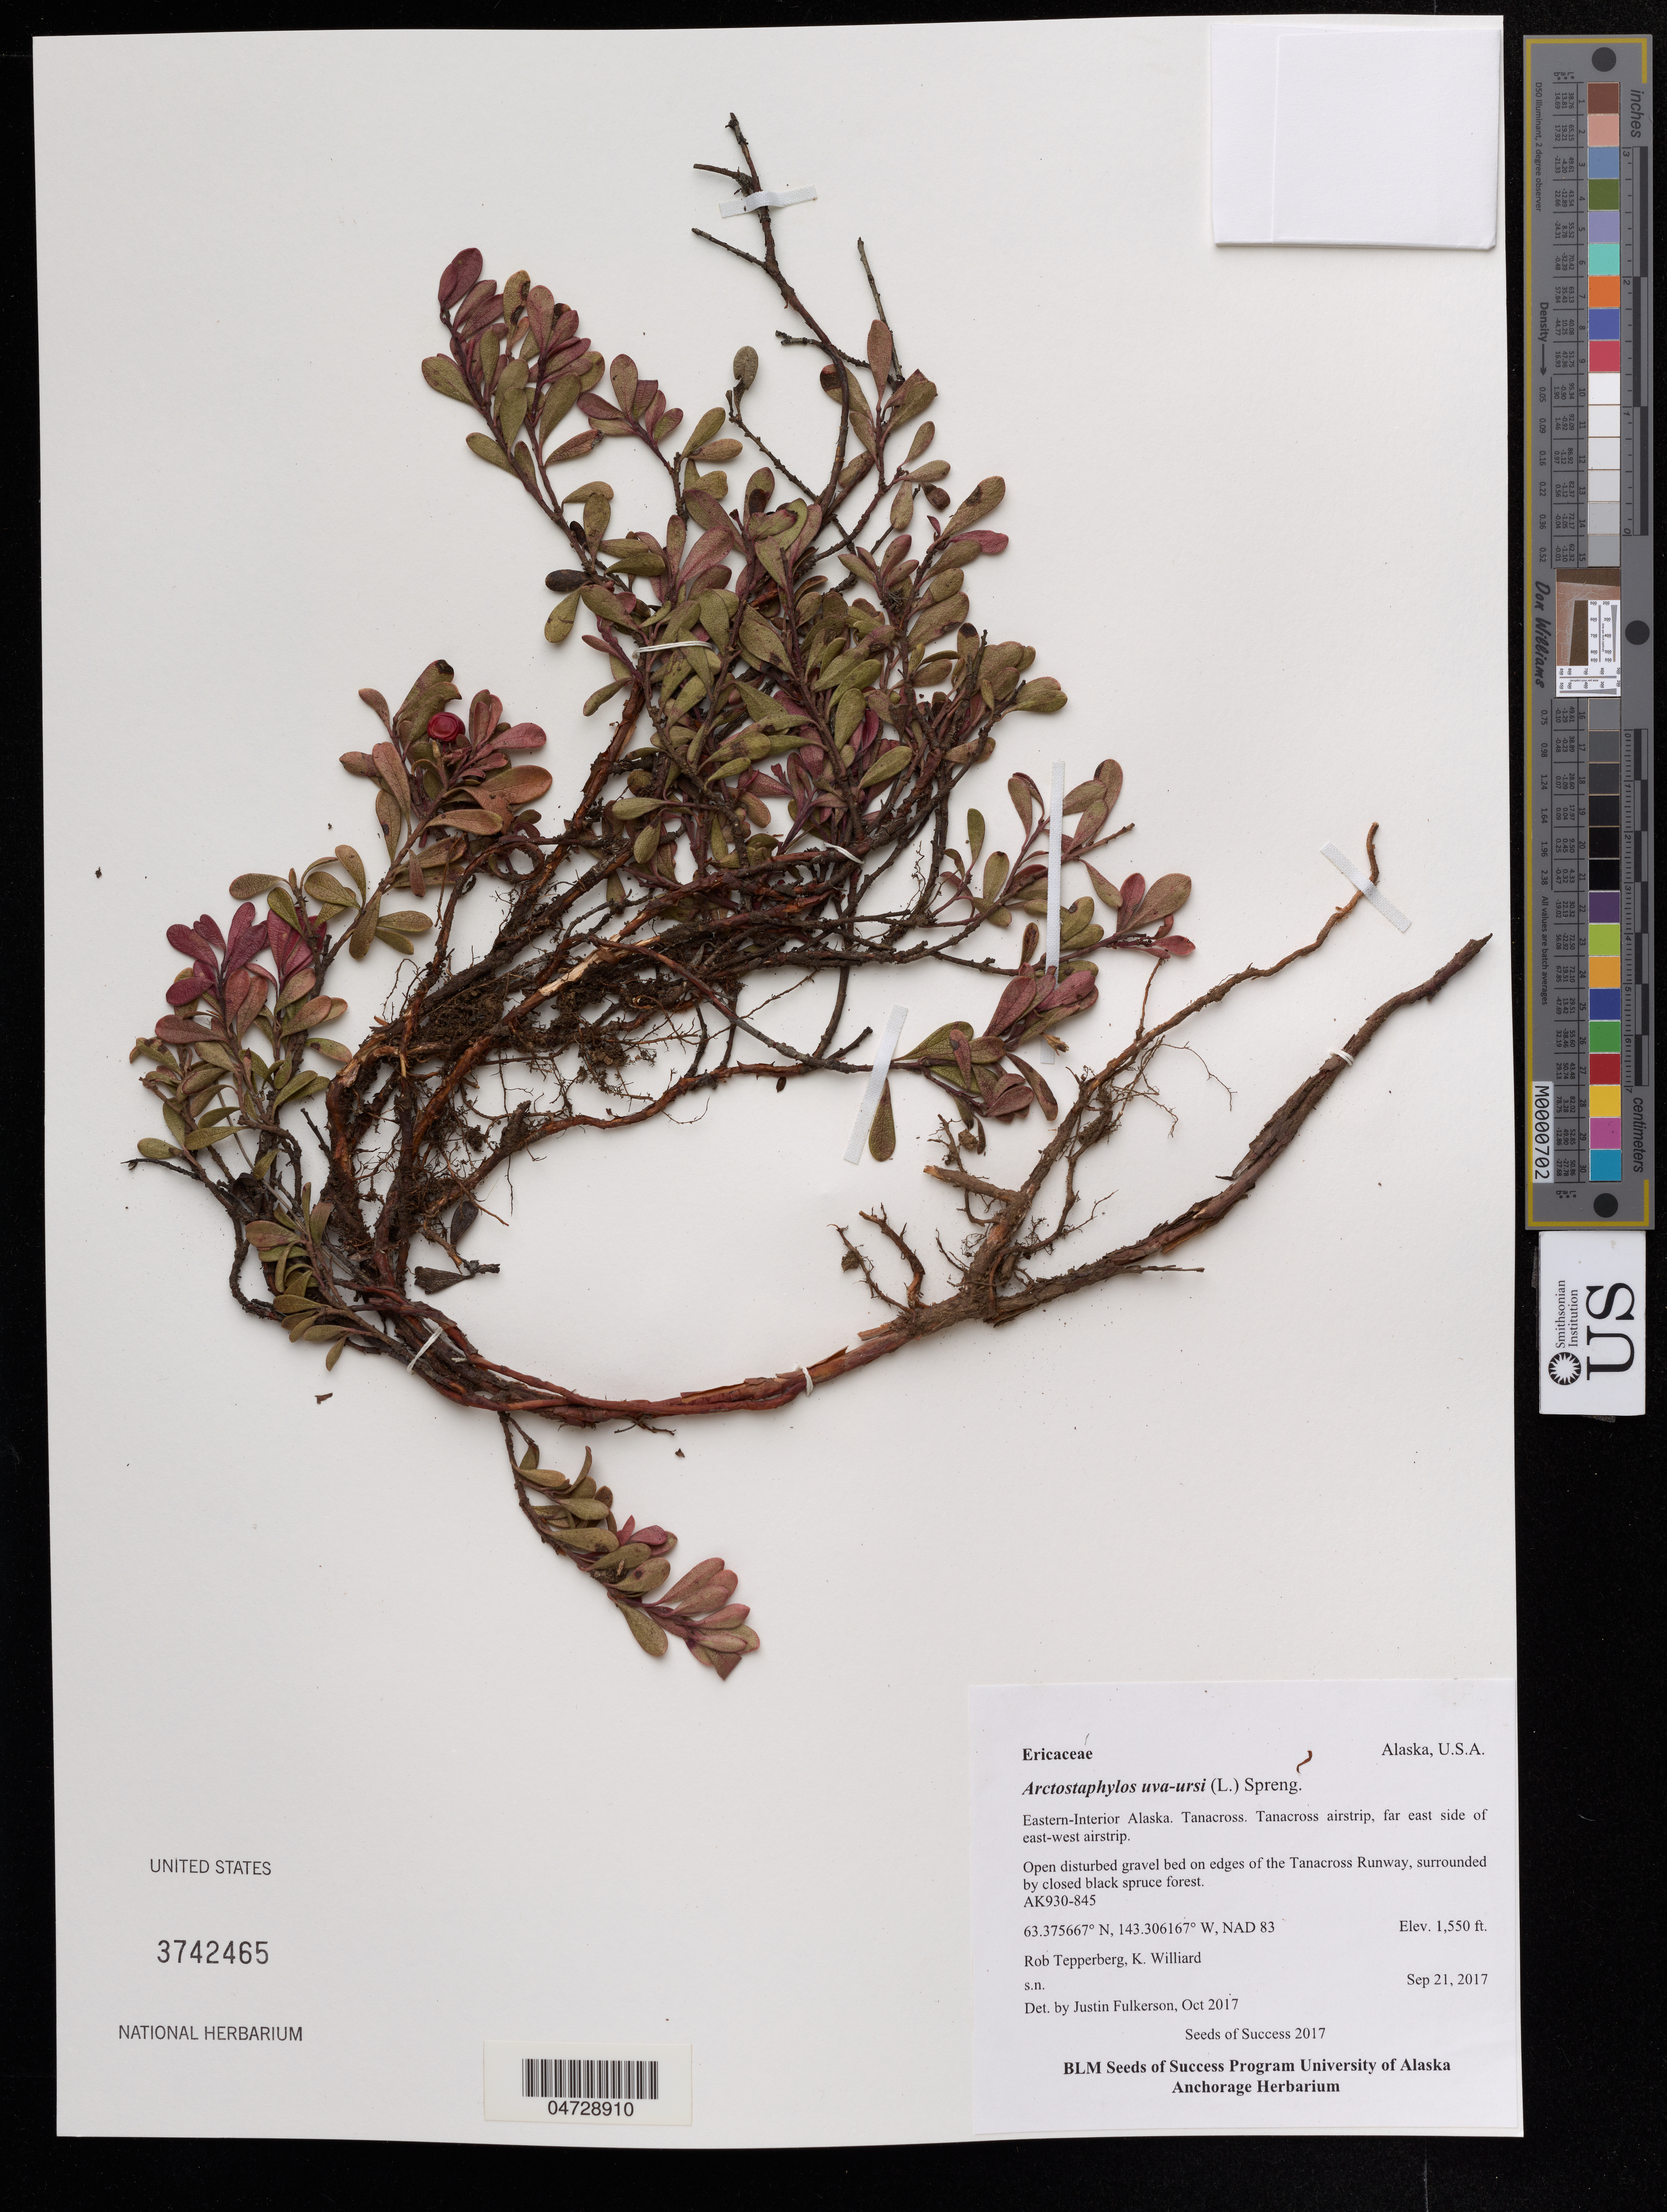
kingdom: Plantae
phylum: Tracheophyta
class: Magnoliopsida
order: Ericales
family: Ericaceae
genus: Arctostaphylos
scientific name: Arctostaphylos uva-ursi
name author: (L.) Spreng.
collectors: R. Tepperberg & K. Williard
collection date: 2017-09-21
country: United States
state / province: Alaska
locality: Eastern-Interior Alaska, Tanacross, Tanacross airstrip, far east side of east-west airstrip, Tanacross Runway.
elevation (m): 472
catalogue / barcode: US 3742465